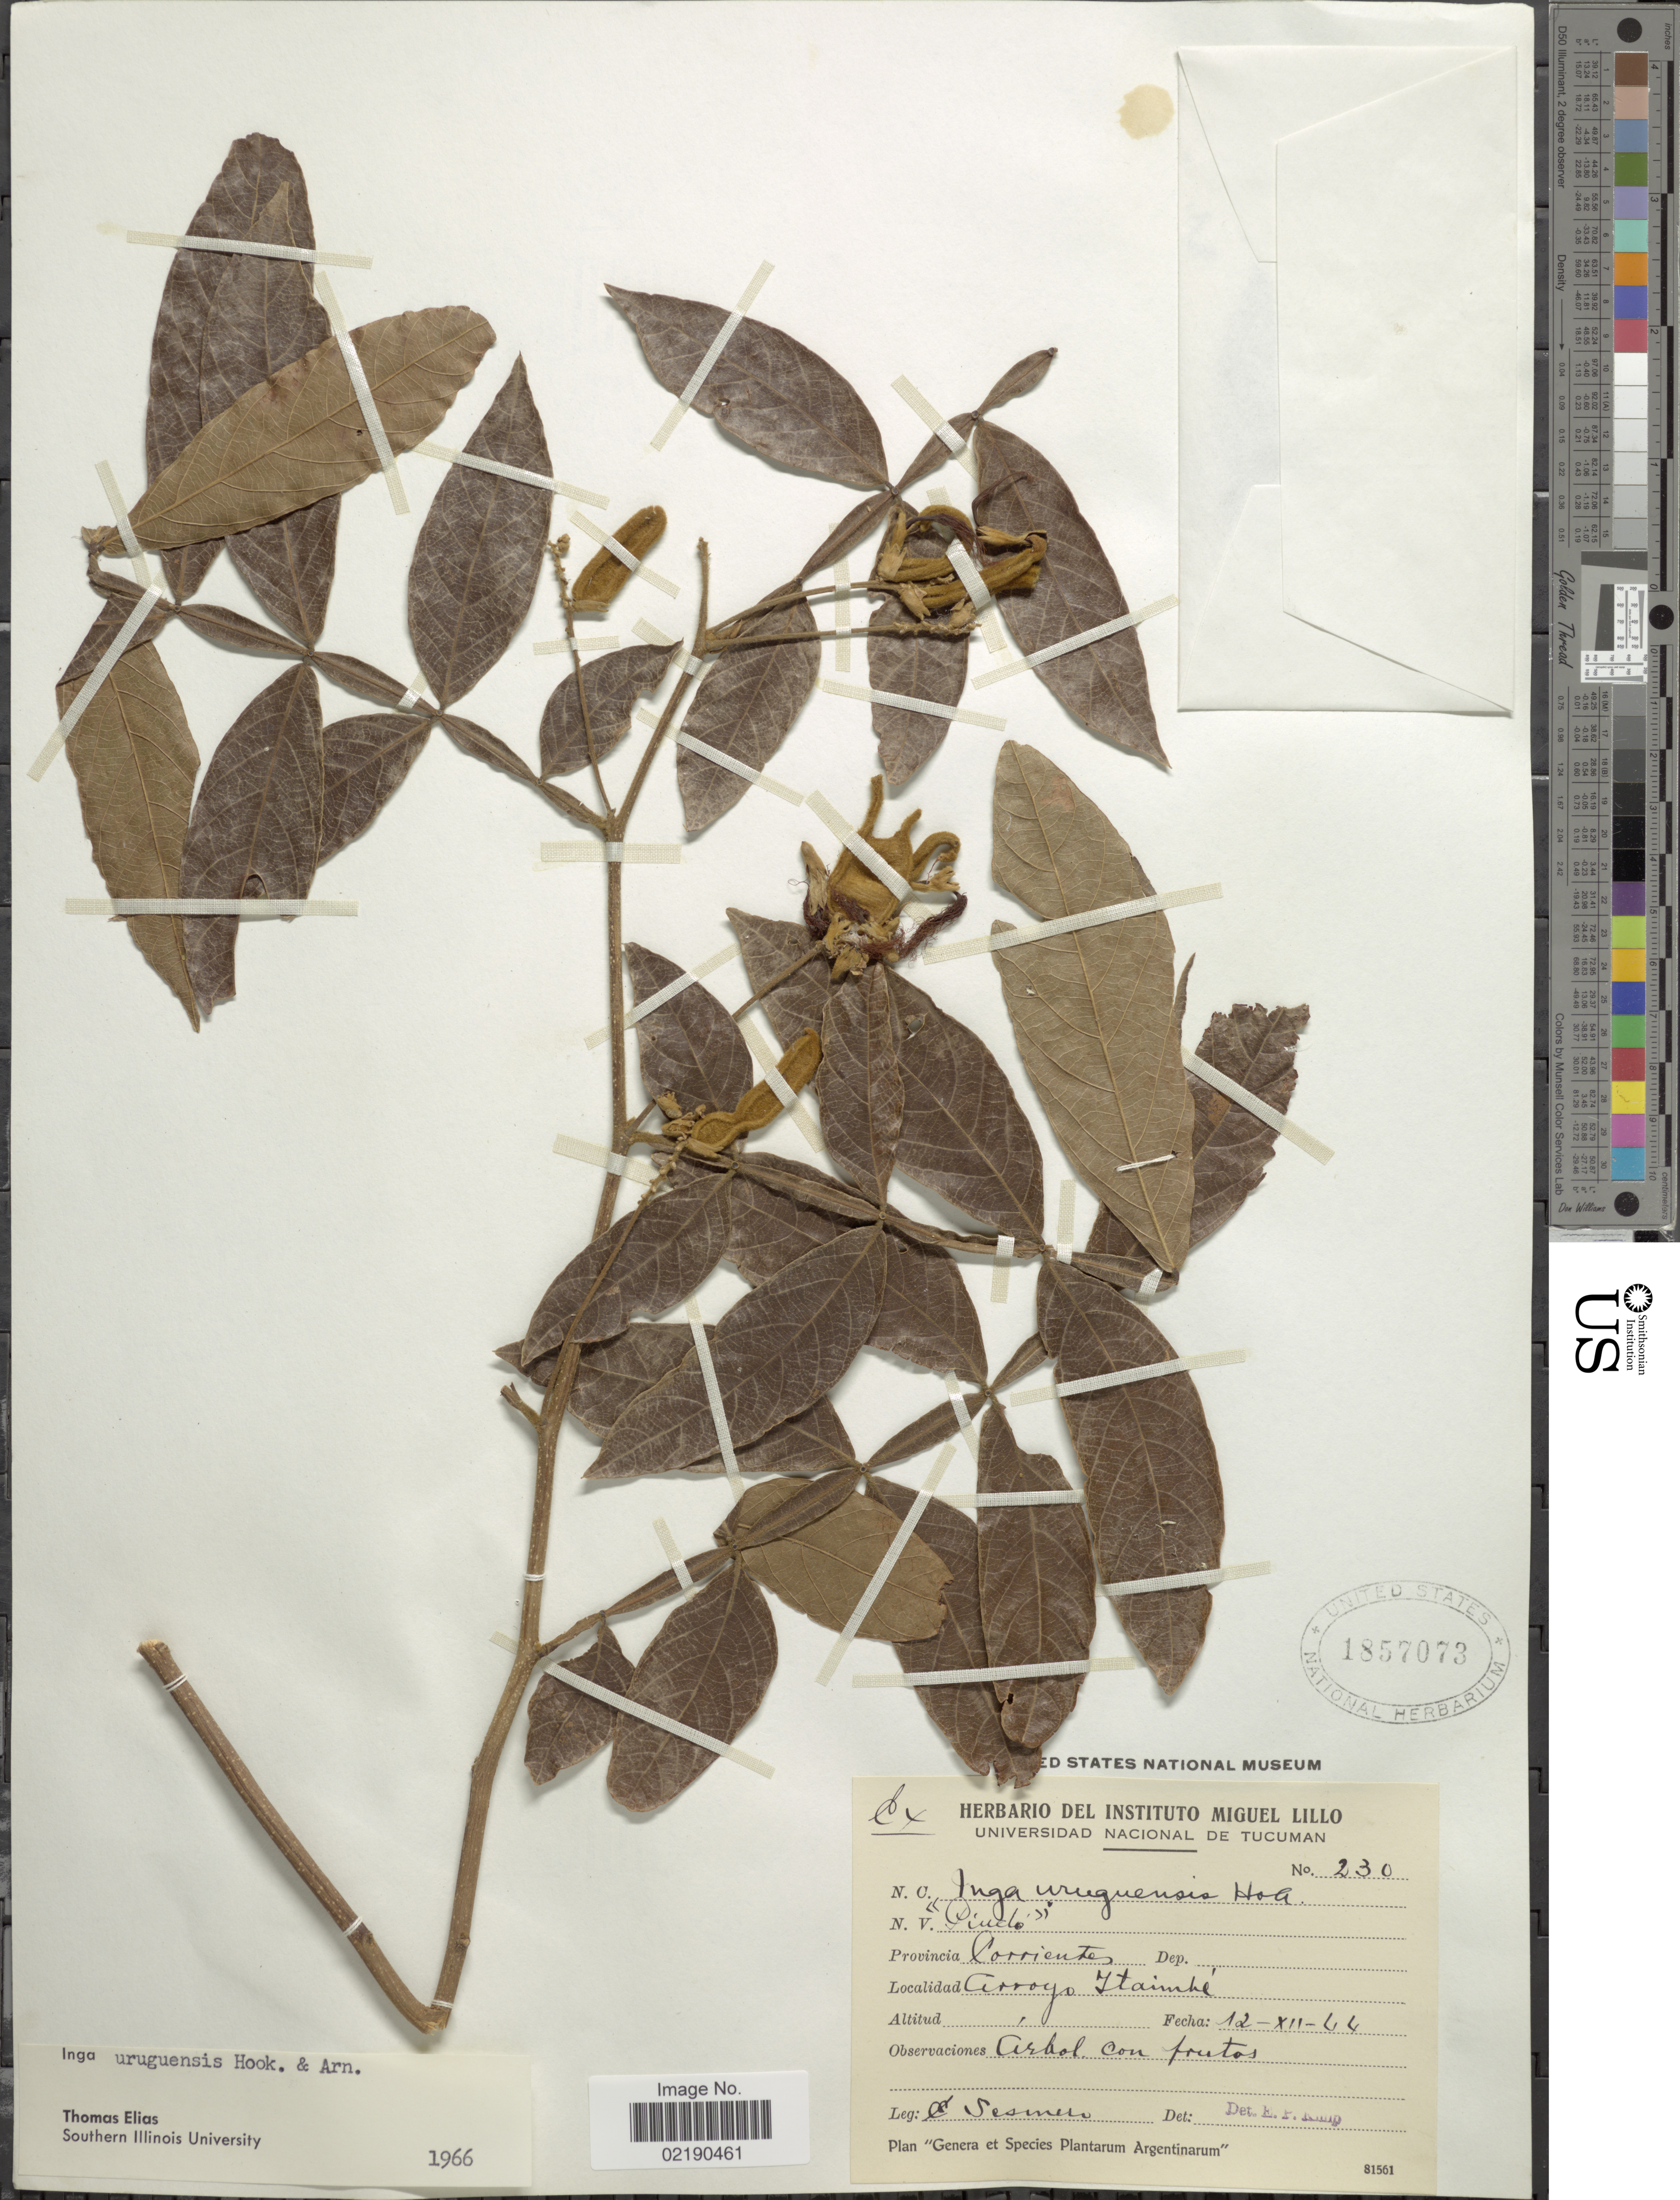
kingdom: Plantae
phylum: Tracheophyta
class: Magnoliopsida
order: Fabales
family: Fabaceae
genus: Inga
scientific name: Inga vera subsp. affinis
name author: (DC.) T.D. Penn.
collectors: E. Sesmero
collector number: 230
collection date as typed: Transcribed d/m/y: 12/12/44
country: Argentina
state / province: Corrientes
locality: Provincia Corrientes. Arroyo Itaimbé.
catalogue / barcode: US 1857073